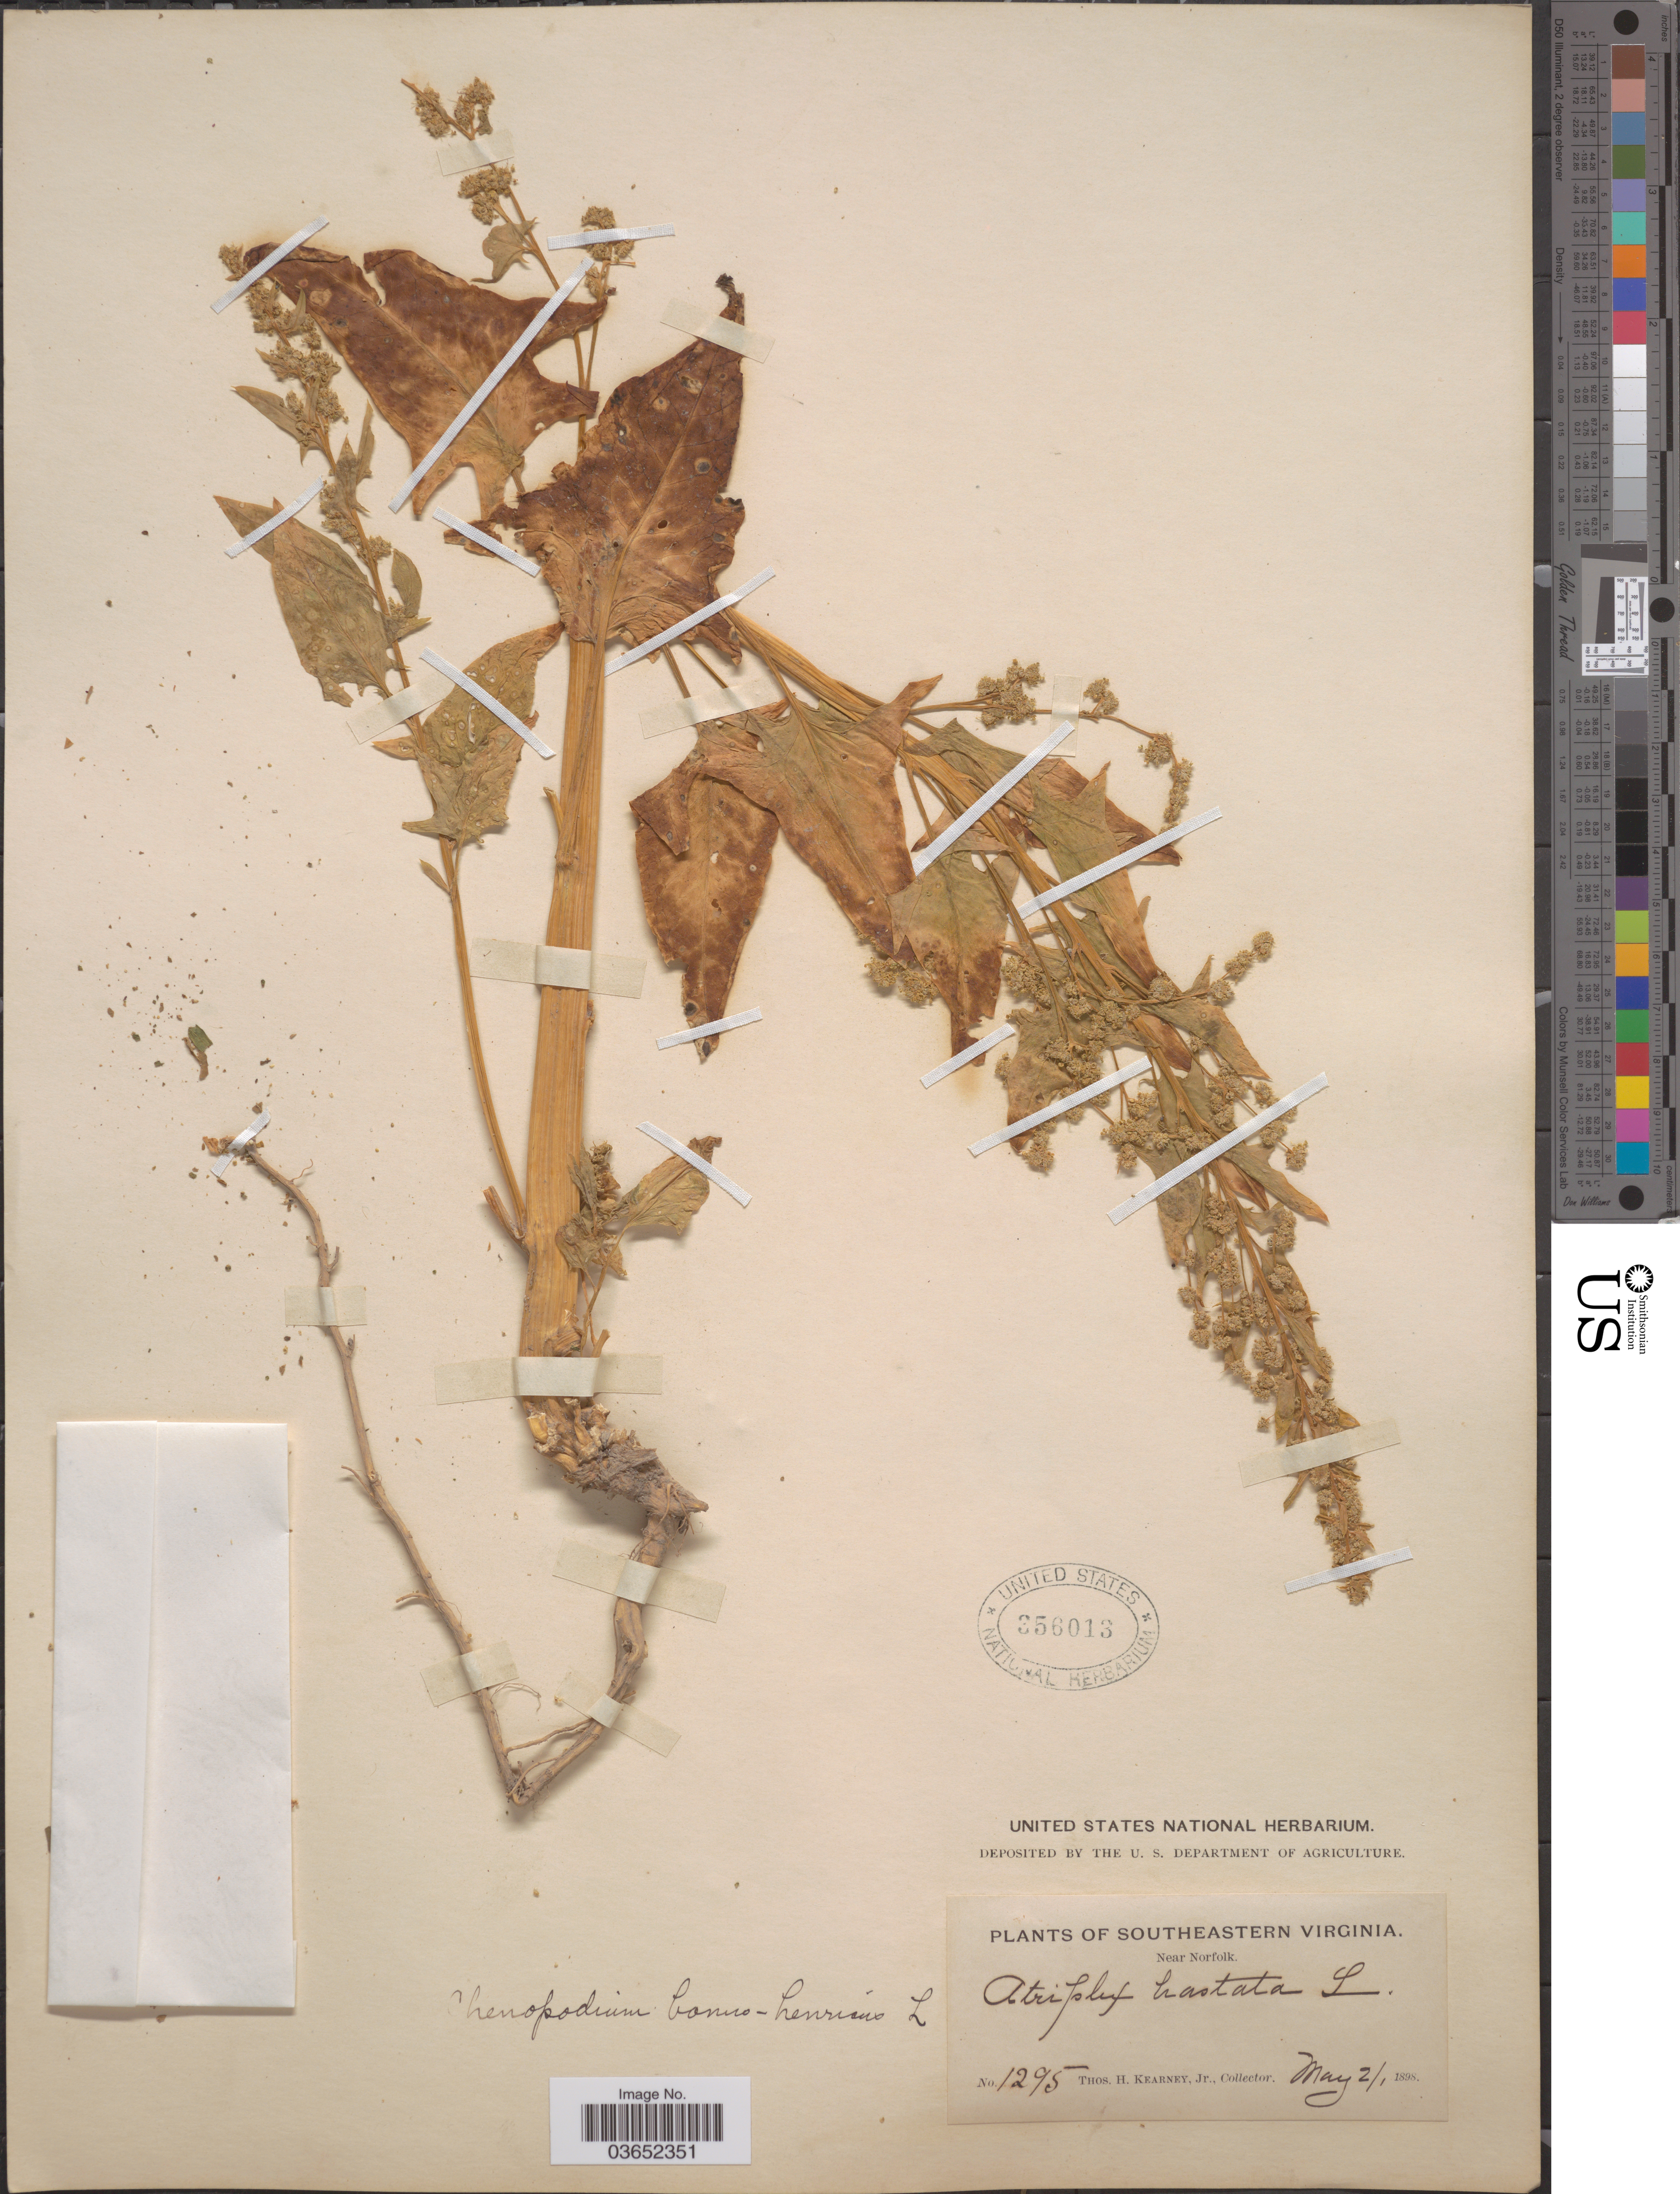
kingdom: Plantae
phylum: Tracheophyta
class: Magnoliopsida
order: Caryophyllales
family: Amaranthaceae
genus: Chenopodium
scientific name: Chenopodium ambrosioides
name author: L.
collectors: T. H. Kearney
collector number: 1295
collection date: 1898-05-21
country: United States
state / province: Virginia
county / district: City of Norfolk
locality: Southeastern Virginia, Near Norfolk.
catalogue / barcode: US 356013